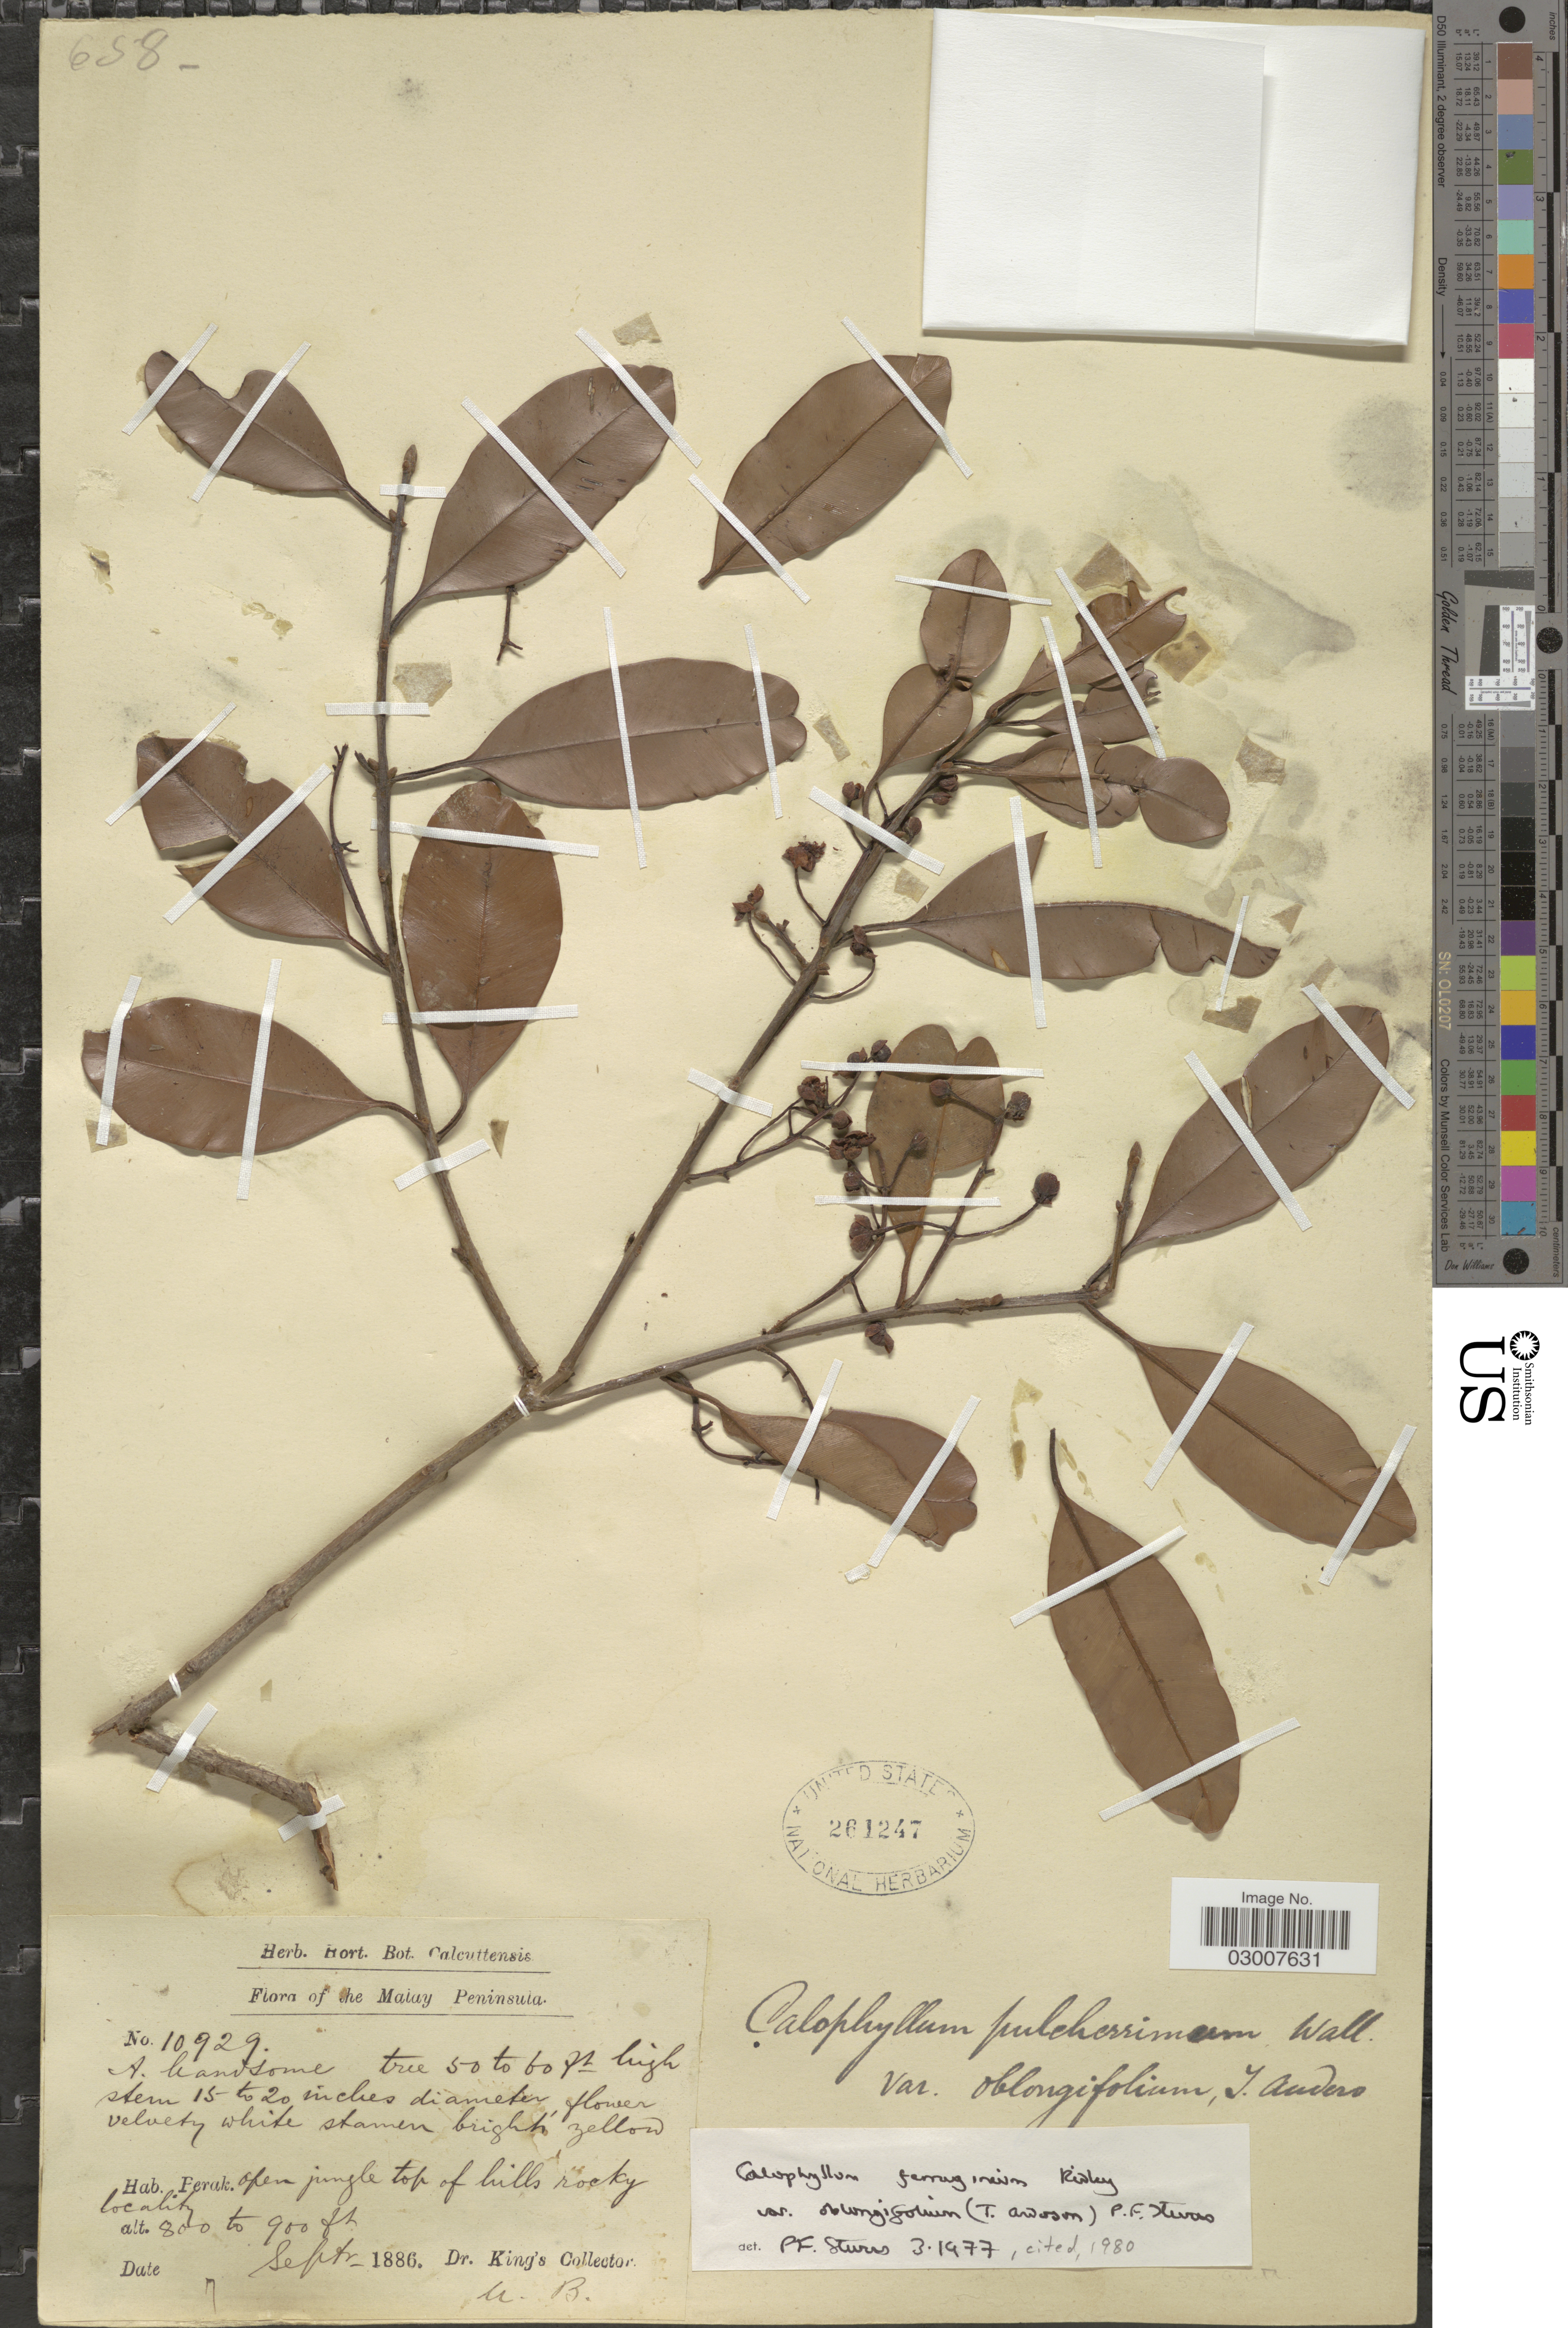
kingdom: Plantae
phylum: Tracheophyta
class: Magnoliopsida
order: Malpighiales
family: Calophyllaceae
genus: Calophyllum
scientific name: Calophyllum ferrugineum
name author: Merr.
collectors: Dr. King's collector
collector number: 10929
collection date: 1886-09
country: Malaysia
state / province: Perak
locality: Malay Peninsula.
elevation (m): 244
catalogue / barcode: US 261247